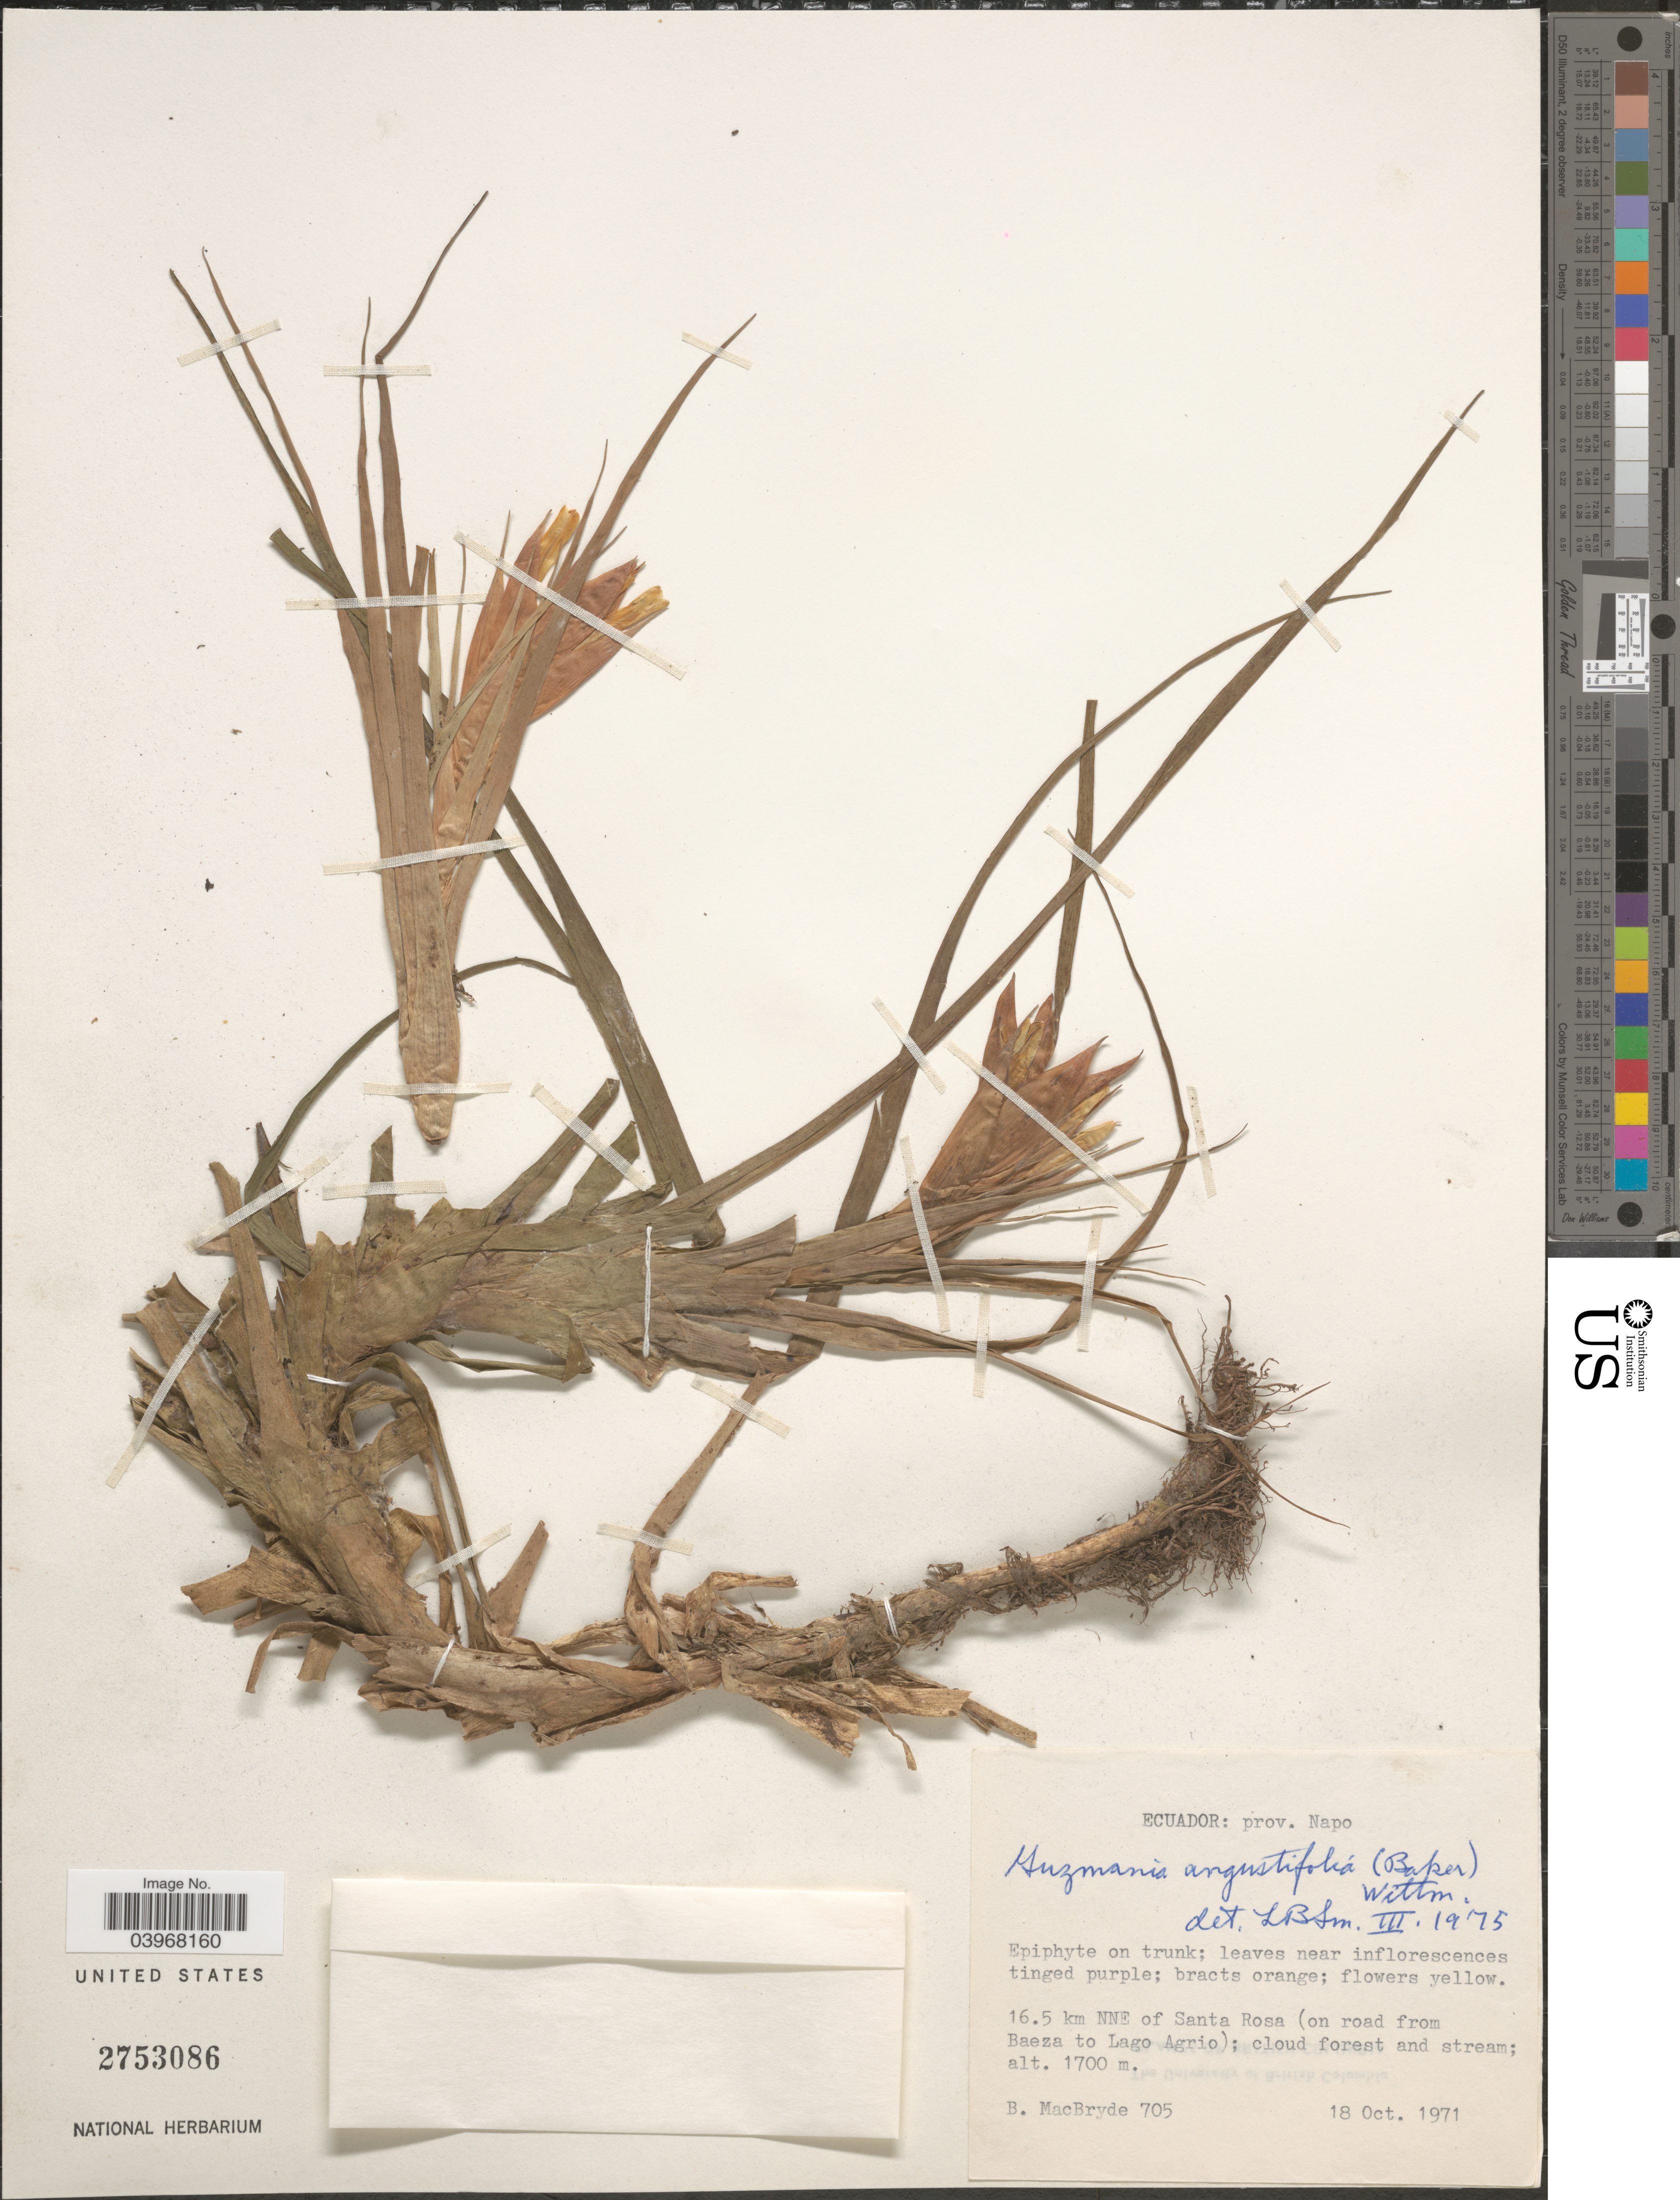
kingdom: Plantae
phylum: Tracheophyta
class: Liliopsida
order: Poales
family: Bromeliaceae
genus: Guzmania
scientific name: Guzmania angustifolia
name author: (Baker) Wittm.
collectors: B. MacBryde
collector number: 705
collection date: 1971-10-18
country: Ecuador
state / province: Napo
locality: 16.5 km NNE of Santa Rosa (on road from Baeza to Lago Agrio).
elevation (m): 1700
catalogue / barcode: US 2753086